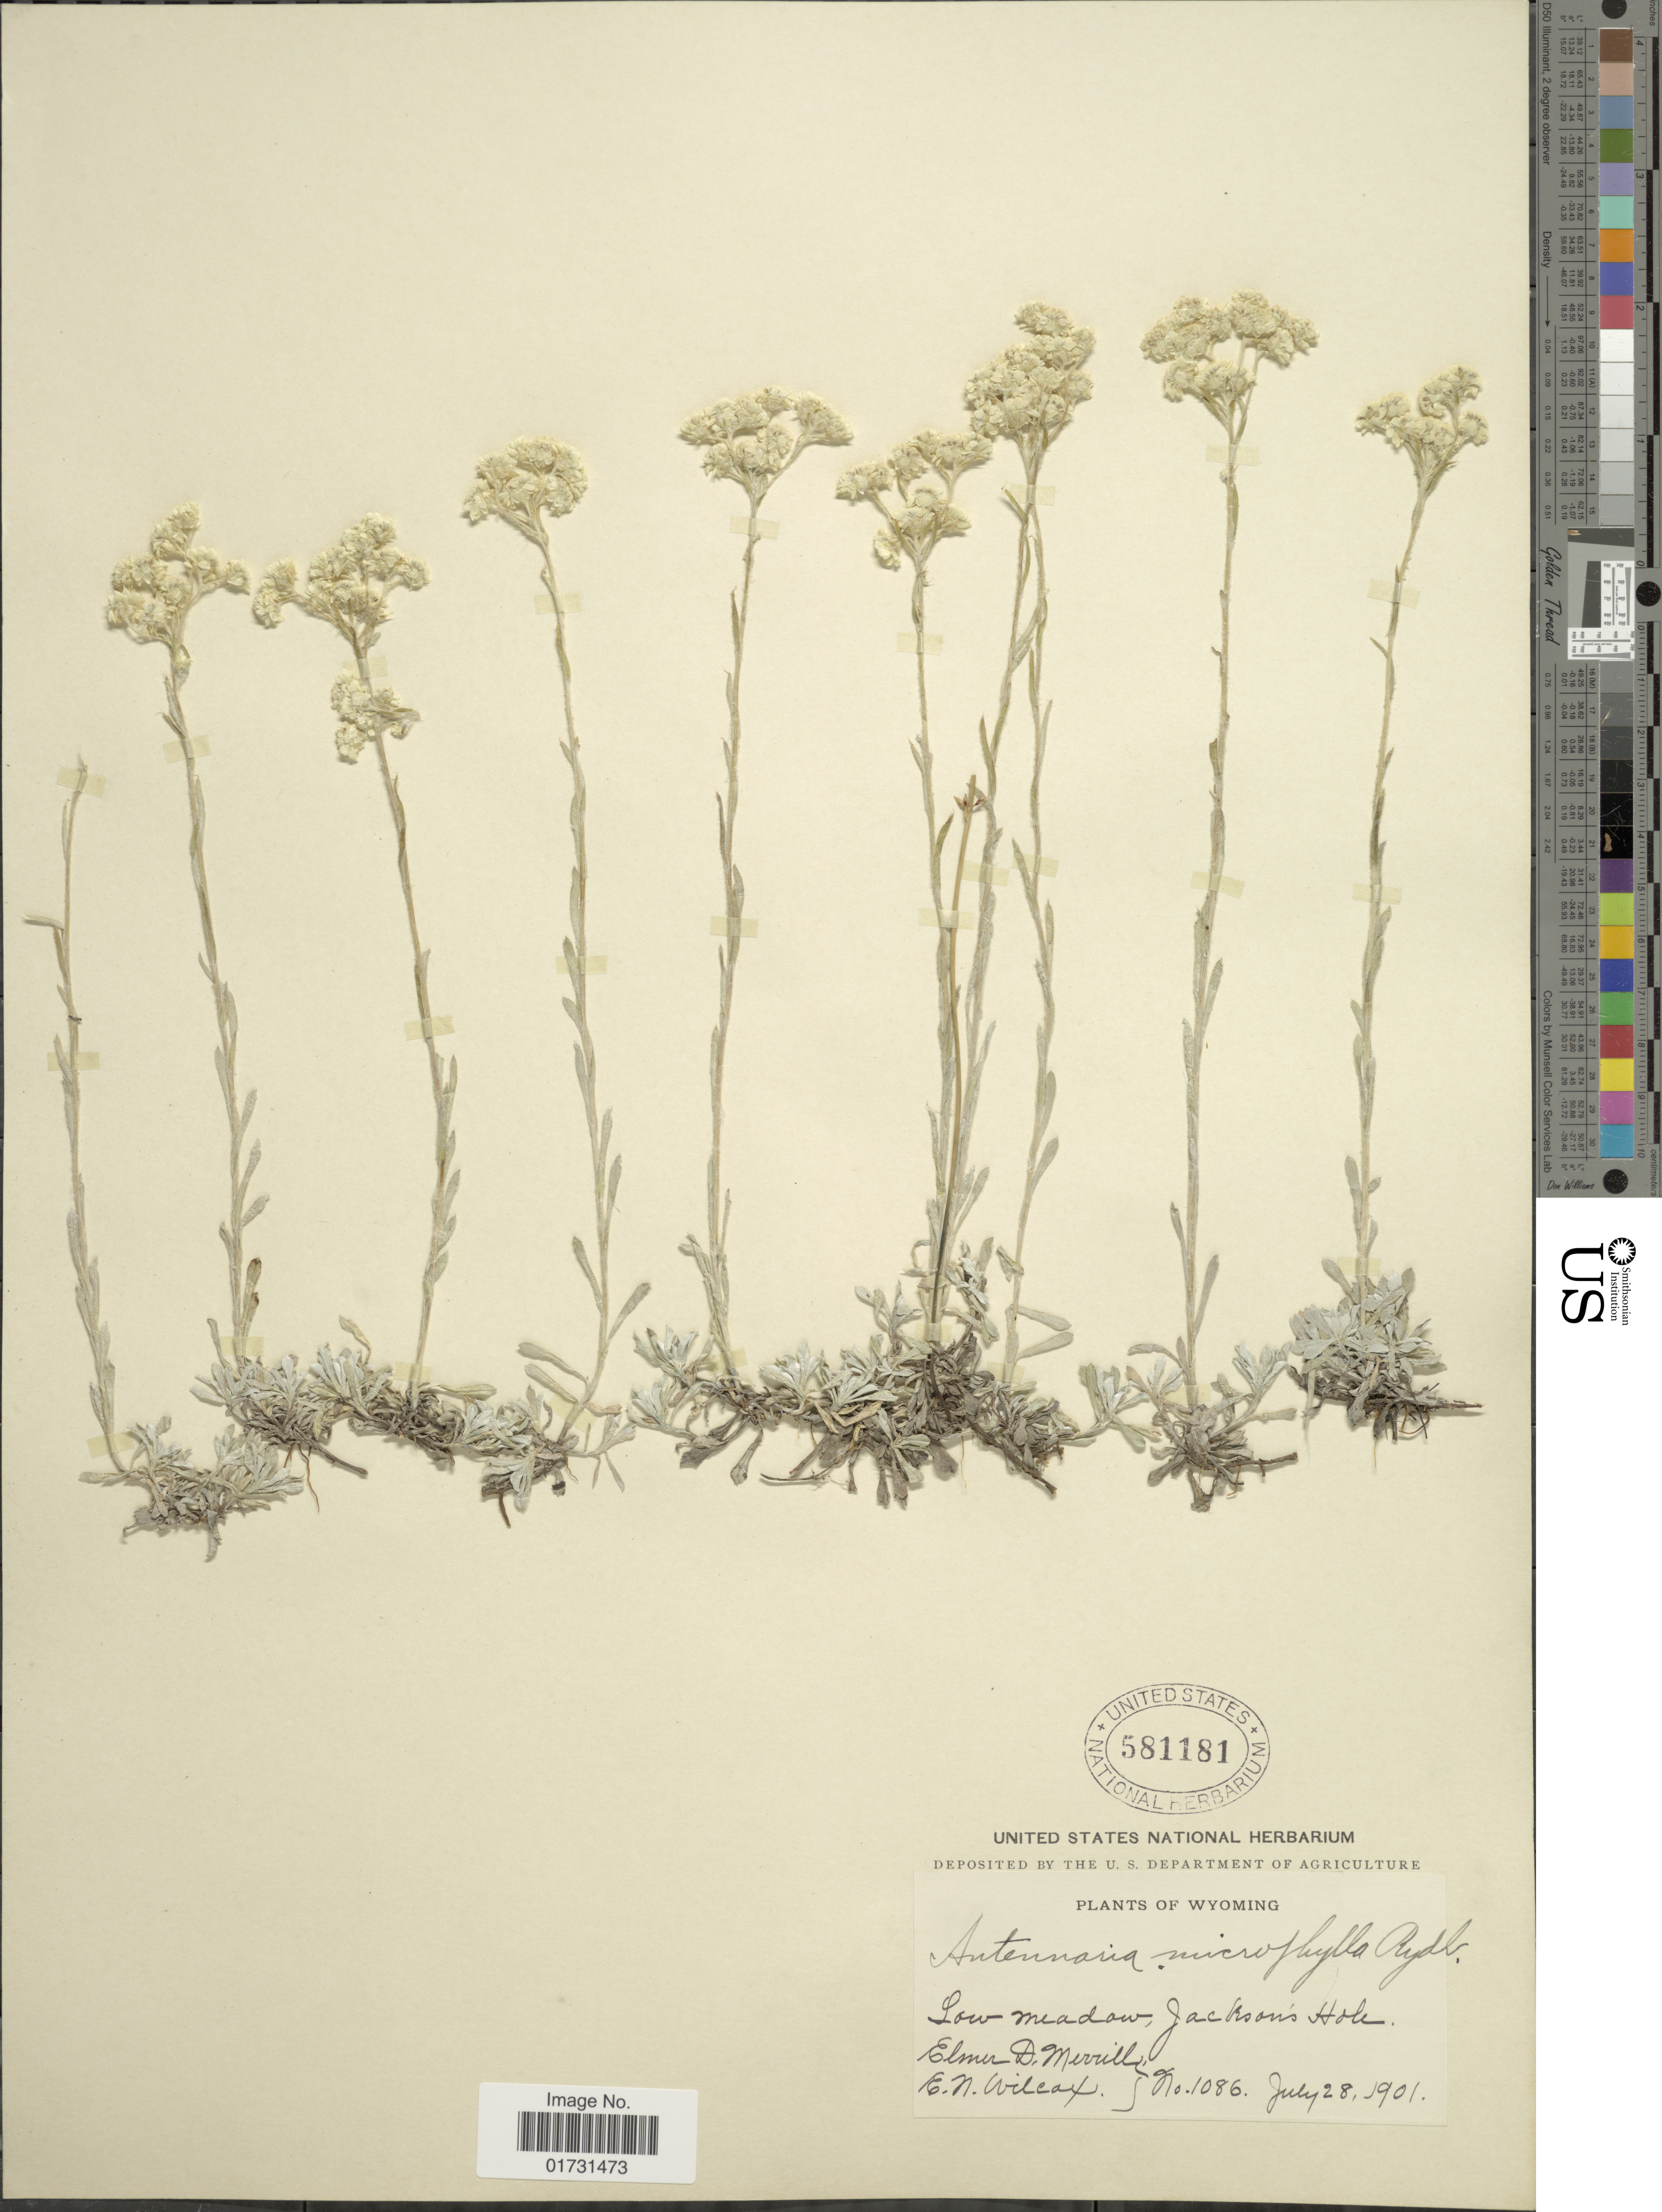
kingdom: Plantae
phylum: Tracheophyta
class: Magnoliopsida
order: Asterales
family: Asteraceae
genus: Antennaria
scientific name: Antennaria microphylla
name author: Rydb.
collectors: E. D. Merrill & E. Wilcox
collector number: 1086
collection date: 1901-07-28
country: United States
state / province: Wyoming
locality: Jackson's Hole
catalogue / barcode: US 581181